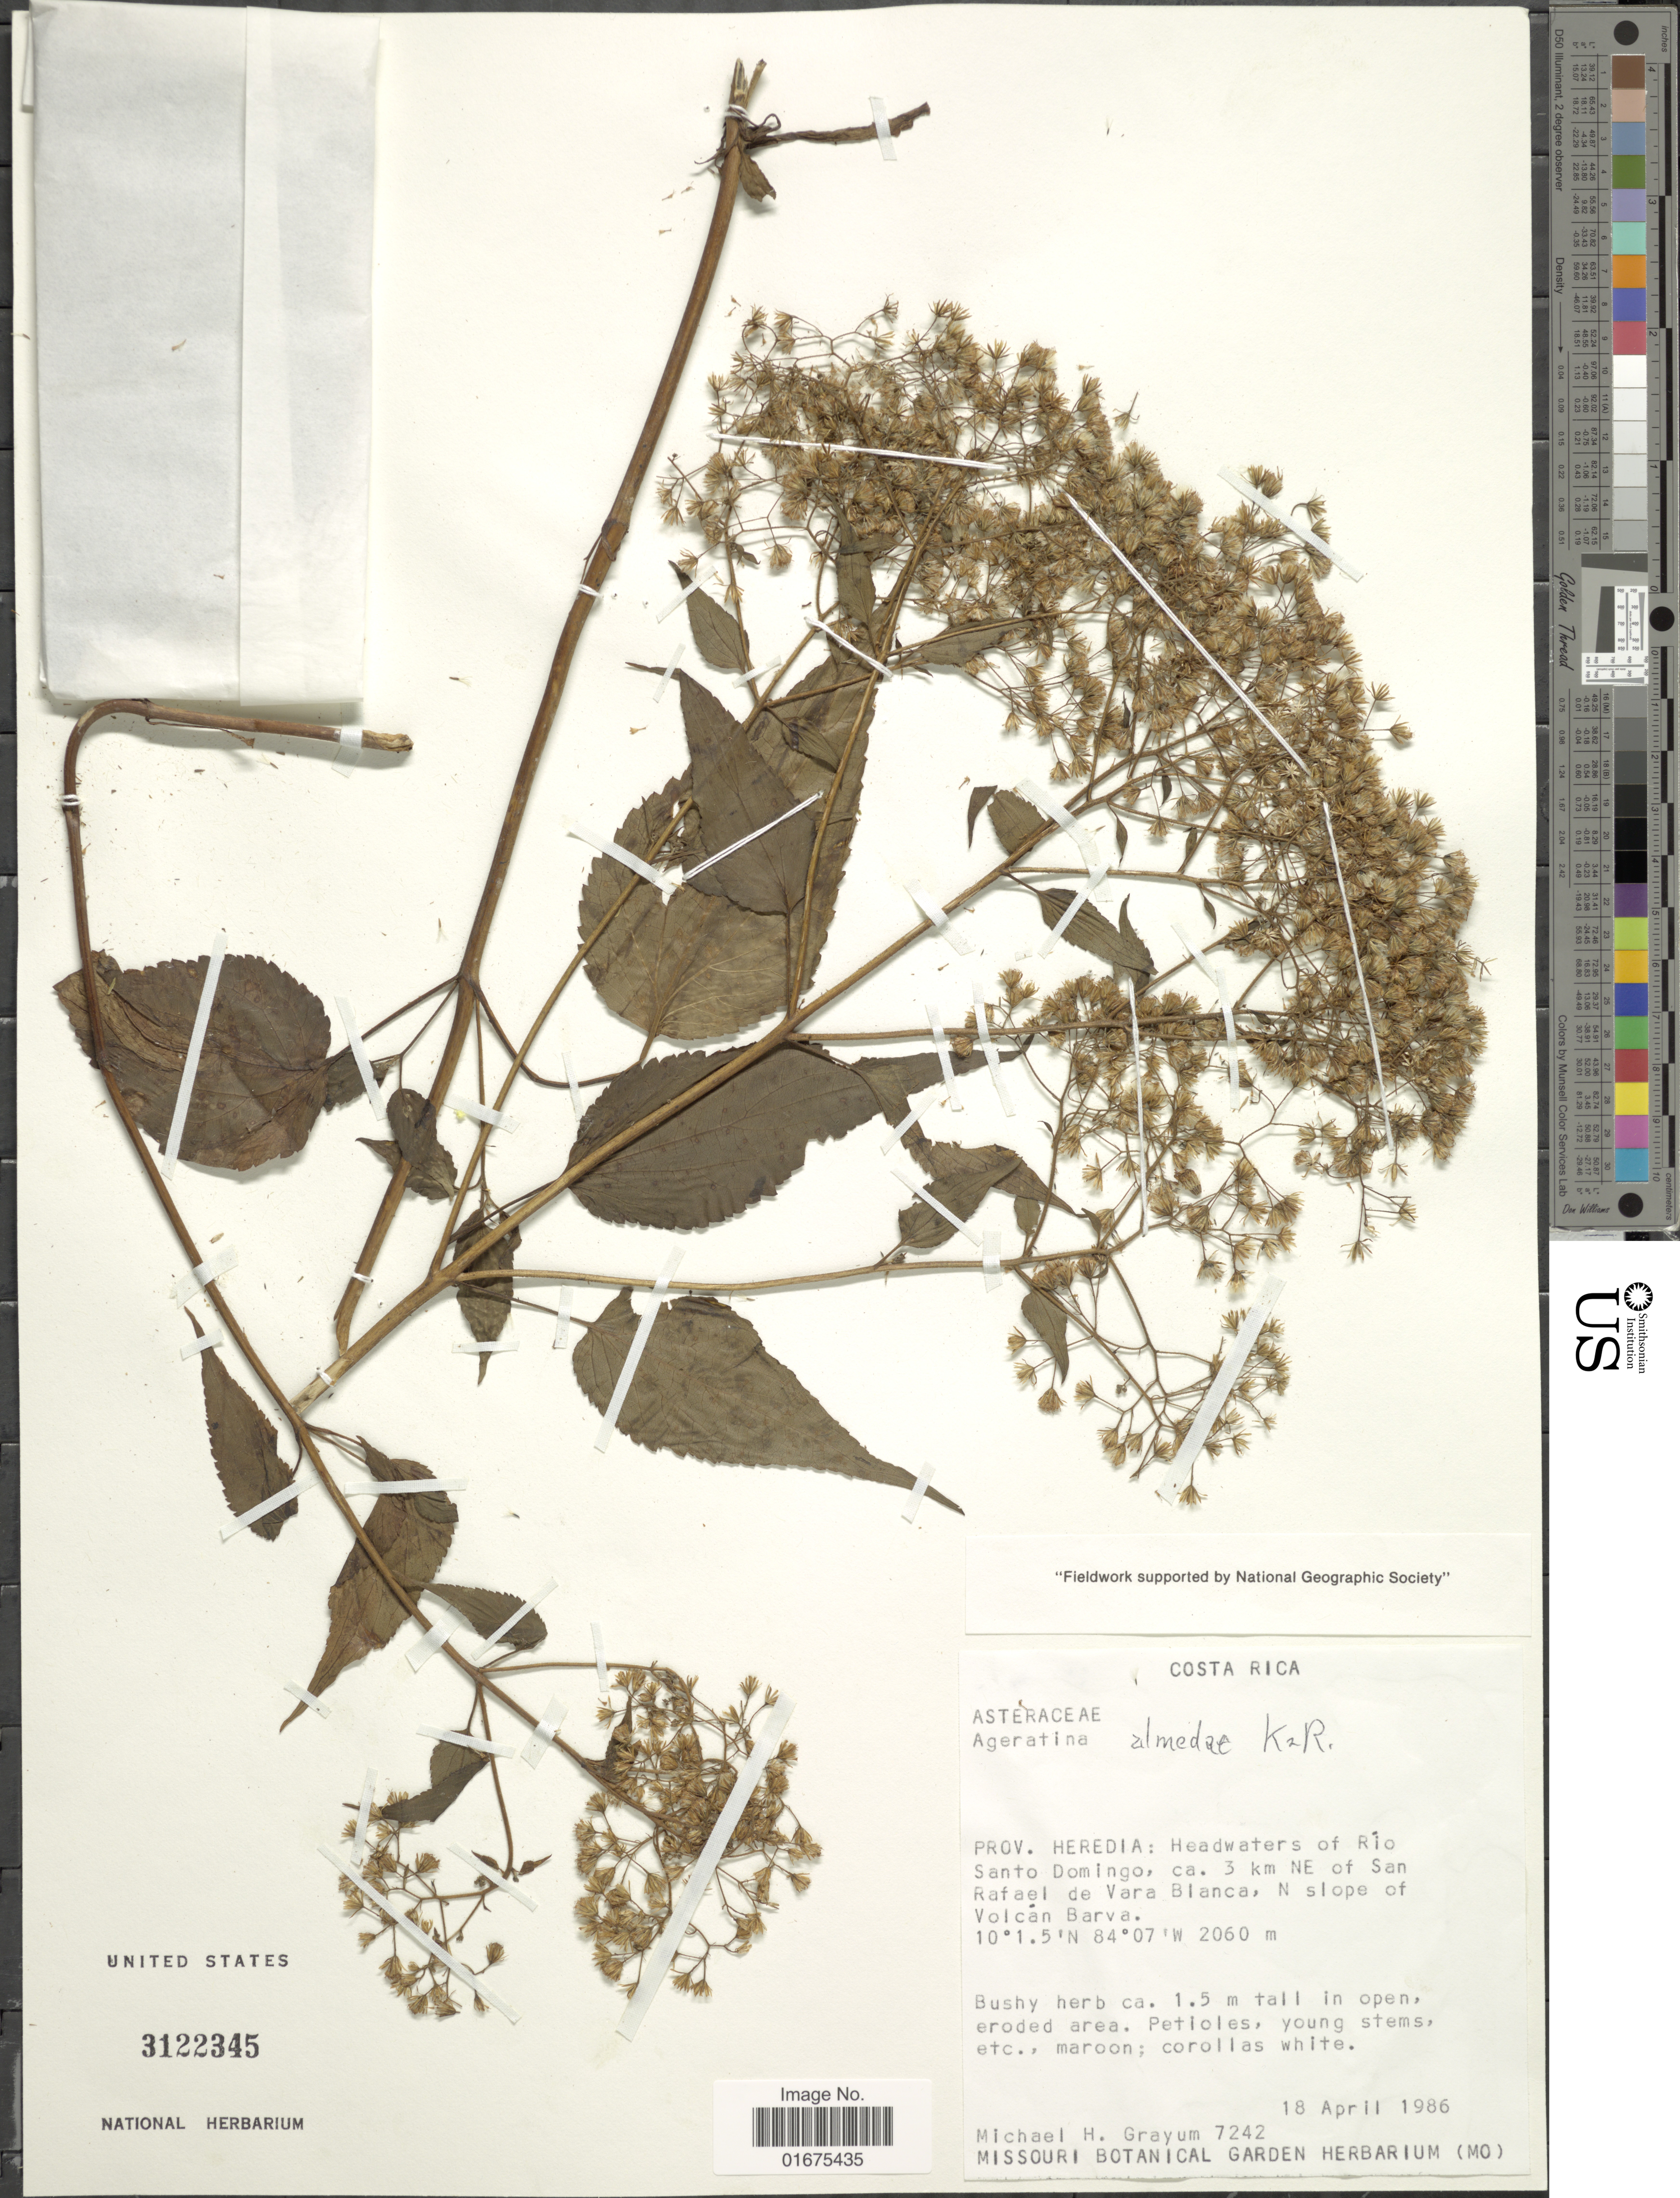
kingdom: Plantae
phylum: Tracheophyta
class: Magnoliopsida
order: Asterales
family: Asteraceae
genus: Ageratina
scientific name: Ageratina almedae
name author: R.M. King & H. Rob.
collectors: M. H. Grayum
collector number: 7242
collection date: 1986-04-18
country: Costa Rica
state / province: Heredia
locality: Headwaters of Rio Santo Domingo, ca. 3 km NE of San Rafael de Vara Blanca, N slope of Volcan Barva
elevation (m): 2060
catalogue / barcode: US 3122345